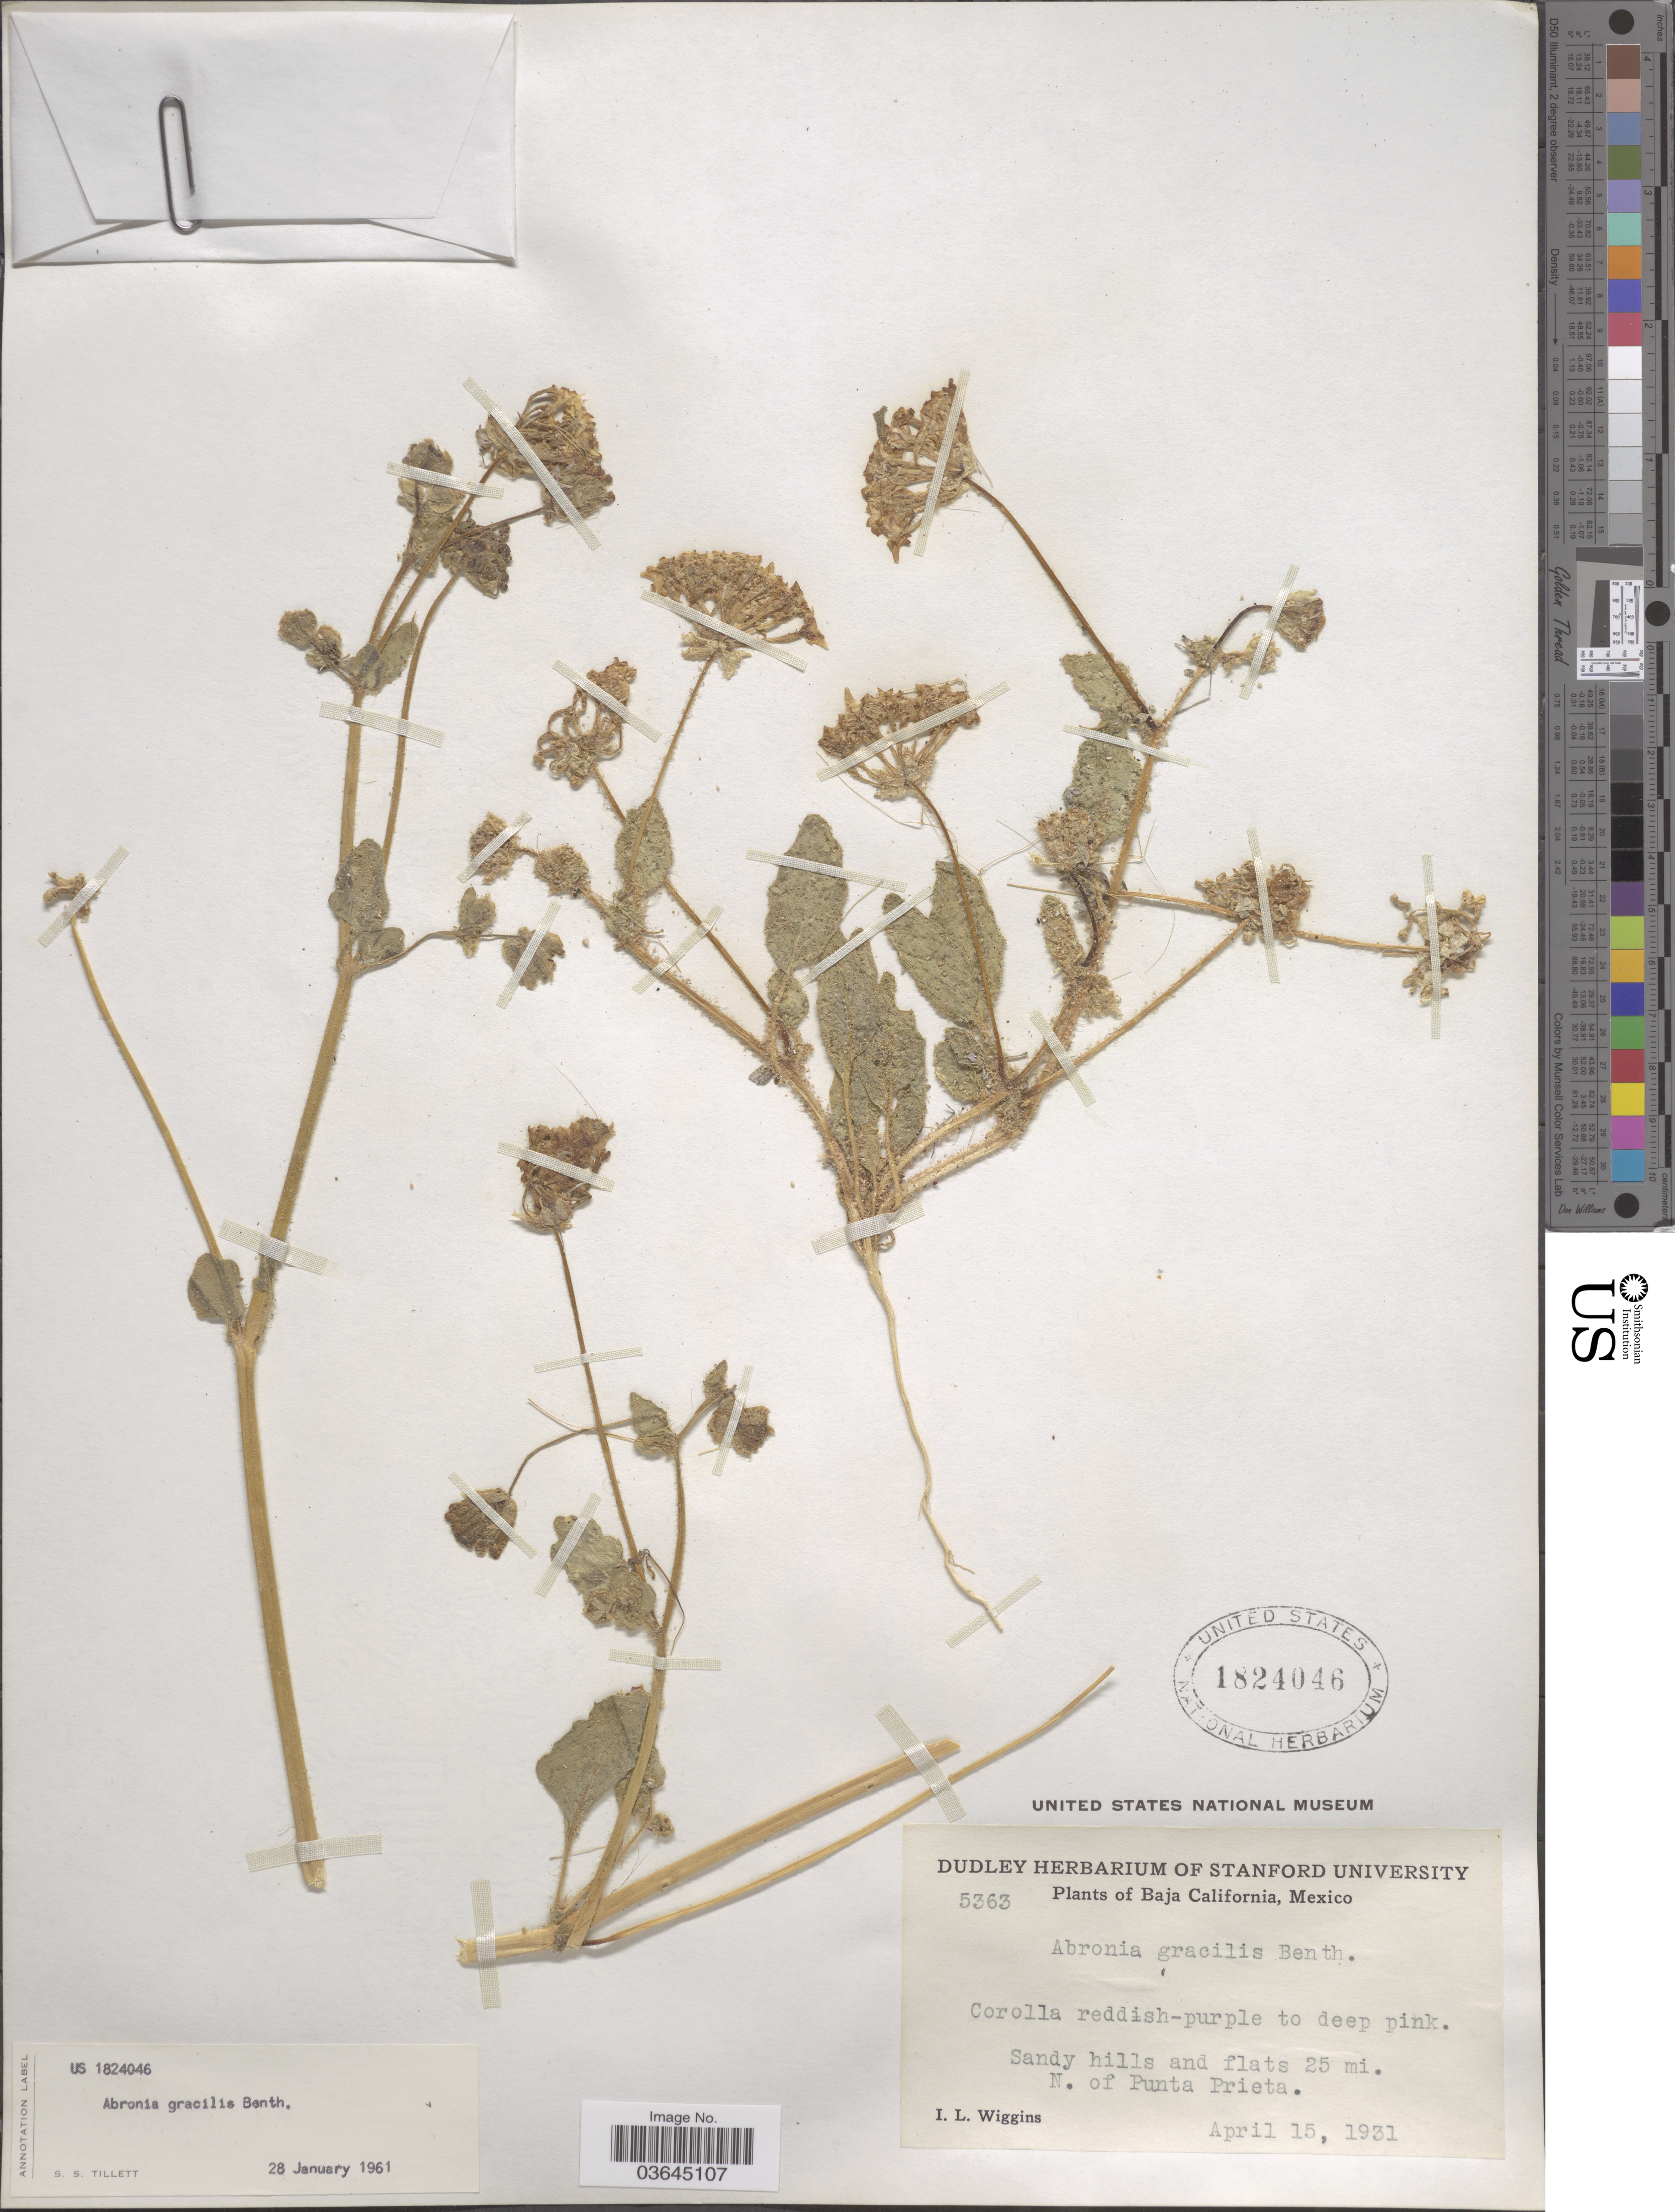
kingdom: Plantae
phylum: Tracheophyta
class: Magnoliopsida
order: Caryophyllales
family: Nyctaginaceae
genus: Abronia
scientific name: Abronia gracilis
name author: Benth.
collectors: I. L. Wiggins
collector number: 5363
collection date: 1931-04-15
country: Mexico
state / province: Baja California Norte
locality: Sandy hills and flats 25 mi. N. of Punta Prieta.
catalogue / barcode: US 1824046